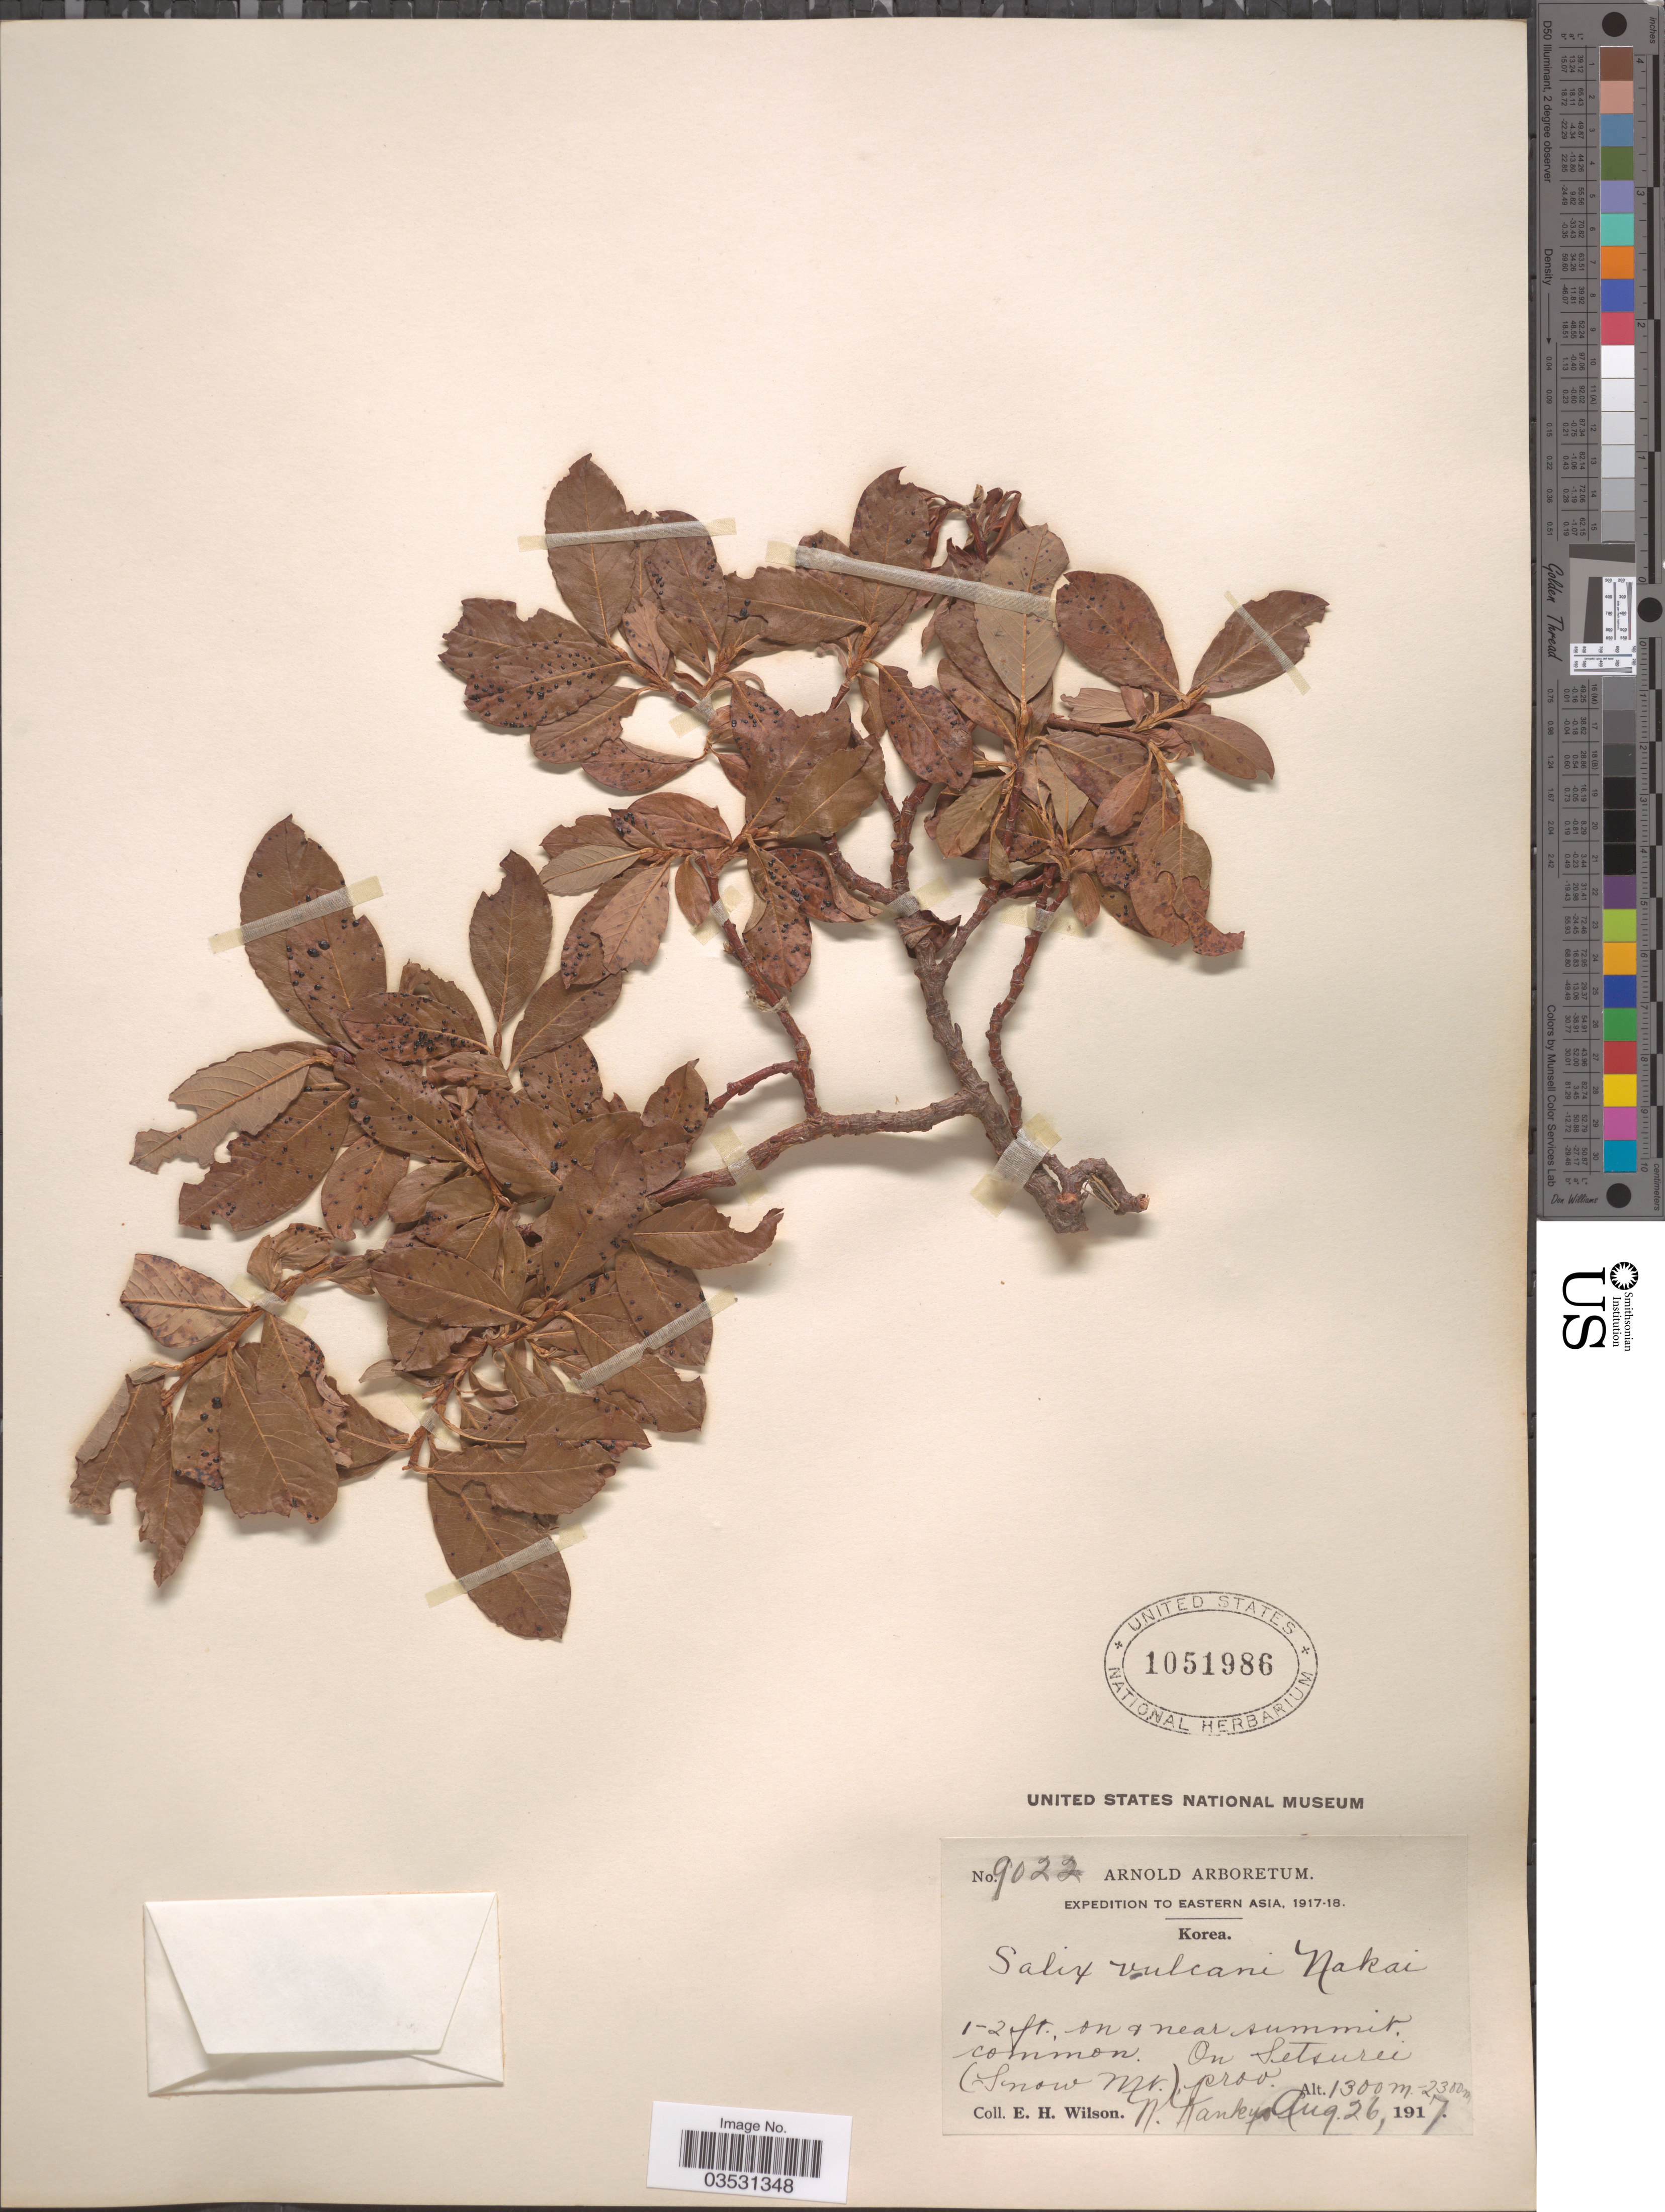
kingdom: Plantae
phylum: Tracheophyta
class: Magnoliopsida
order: Malpighiales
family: Salicaceae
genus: Salix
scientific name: Salix vulcani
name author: Nakai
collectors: E. Wilson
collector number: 9022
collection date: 1917-08-26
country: North Korea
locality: On Setsurei (Snow Mt.), prov. N. Kankyo.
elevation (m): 1300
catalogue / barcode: US 1051986